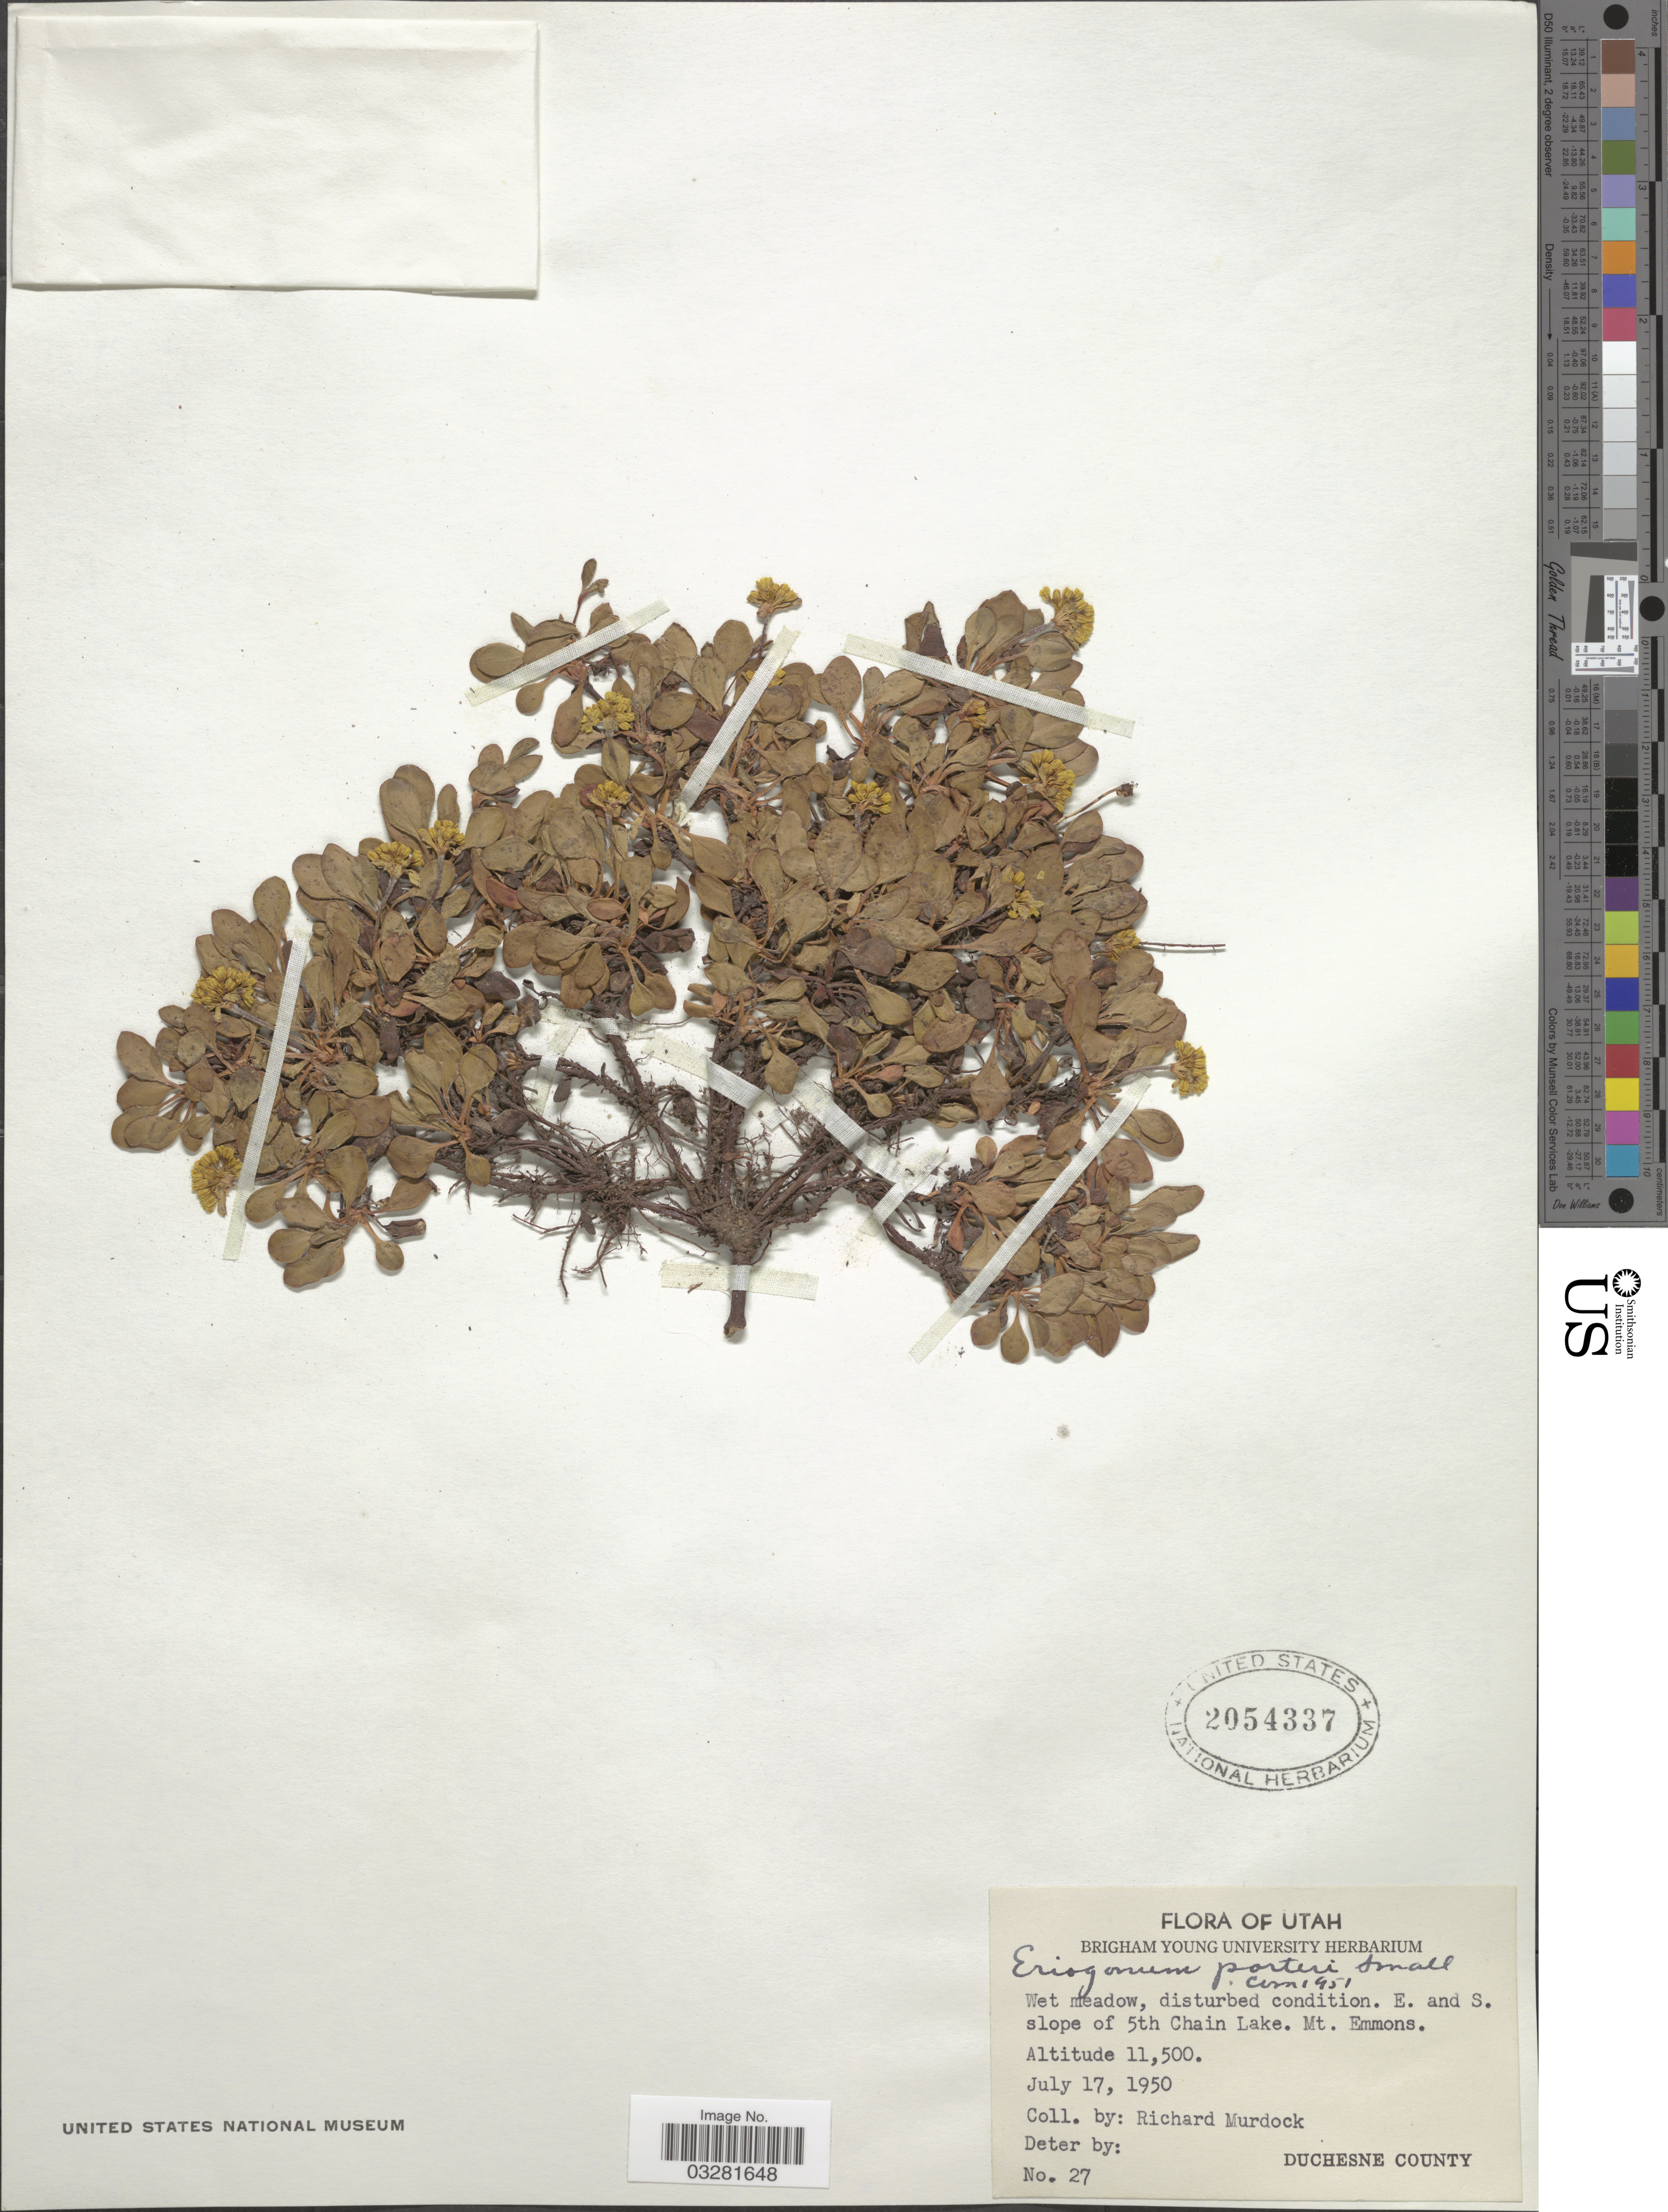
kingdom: Plantae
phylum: Tracheophyta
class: Magnoliopsida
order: Caryophyllales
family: Polygonaceae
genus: Eriogonum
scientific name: Eriogonum umbellatum var. porteri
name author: (Small) S. Stokes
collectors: R. Murdock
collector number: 27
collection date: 1950-07-17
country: United States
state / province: Utah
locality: E. and S. slope of 5th Chain Lake. Mt. Emmons. Duchesne County.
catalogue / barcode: US 2054337